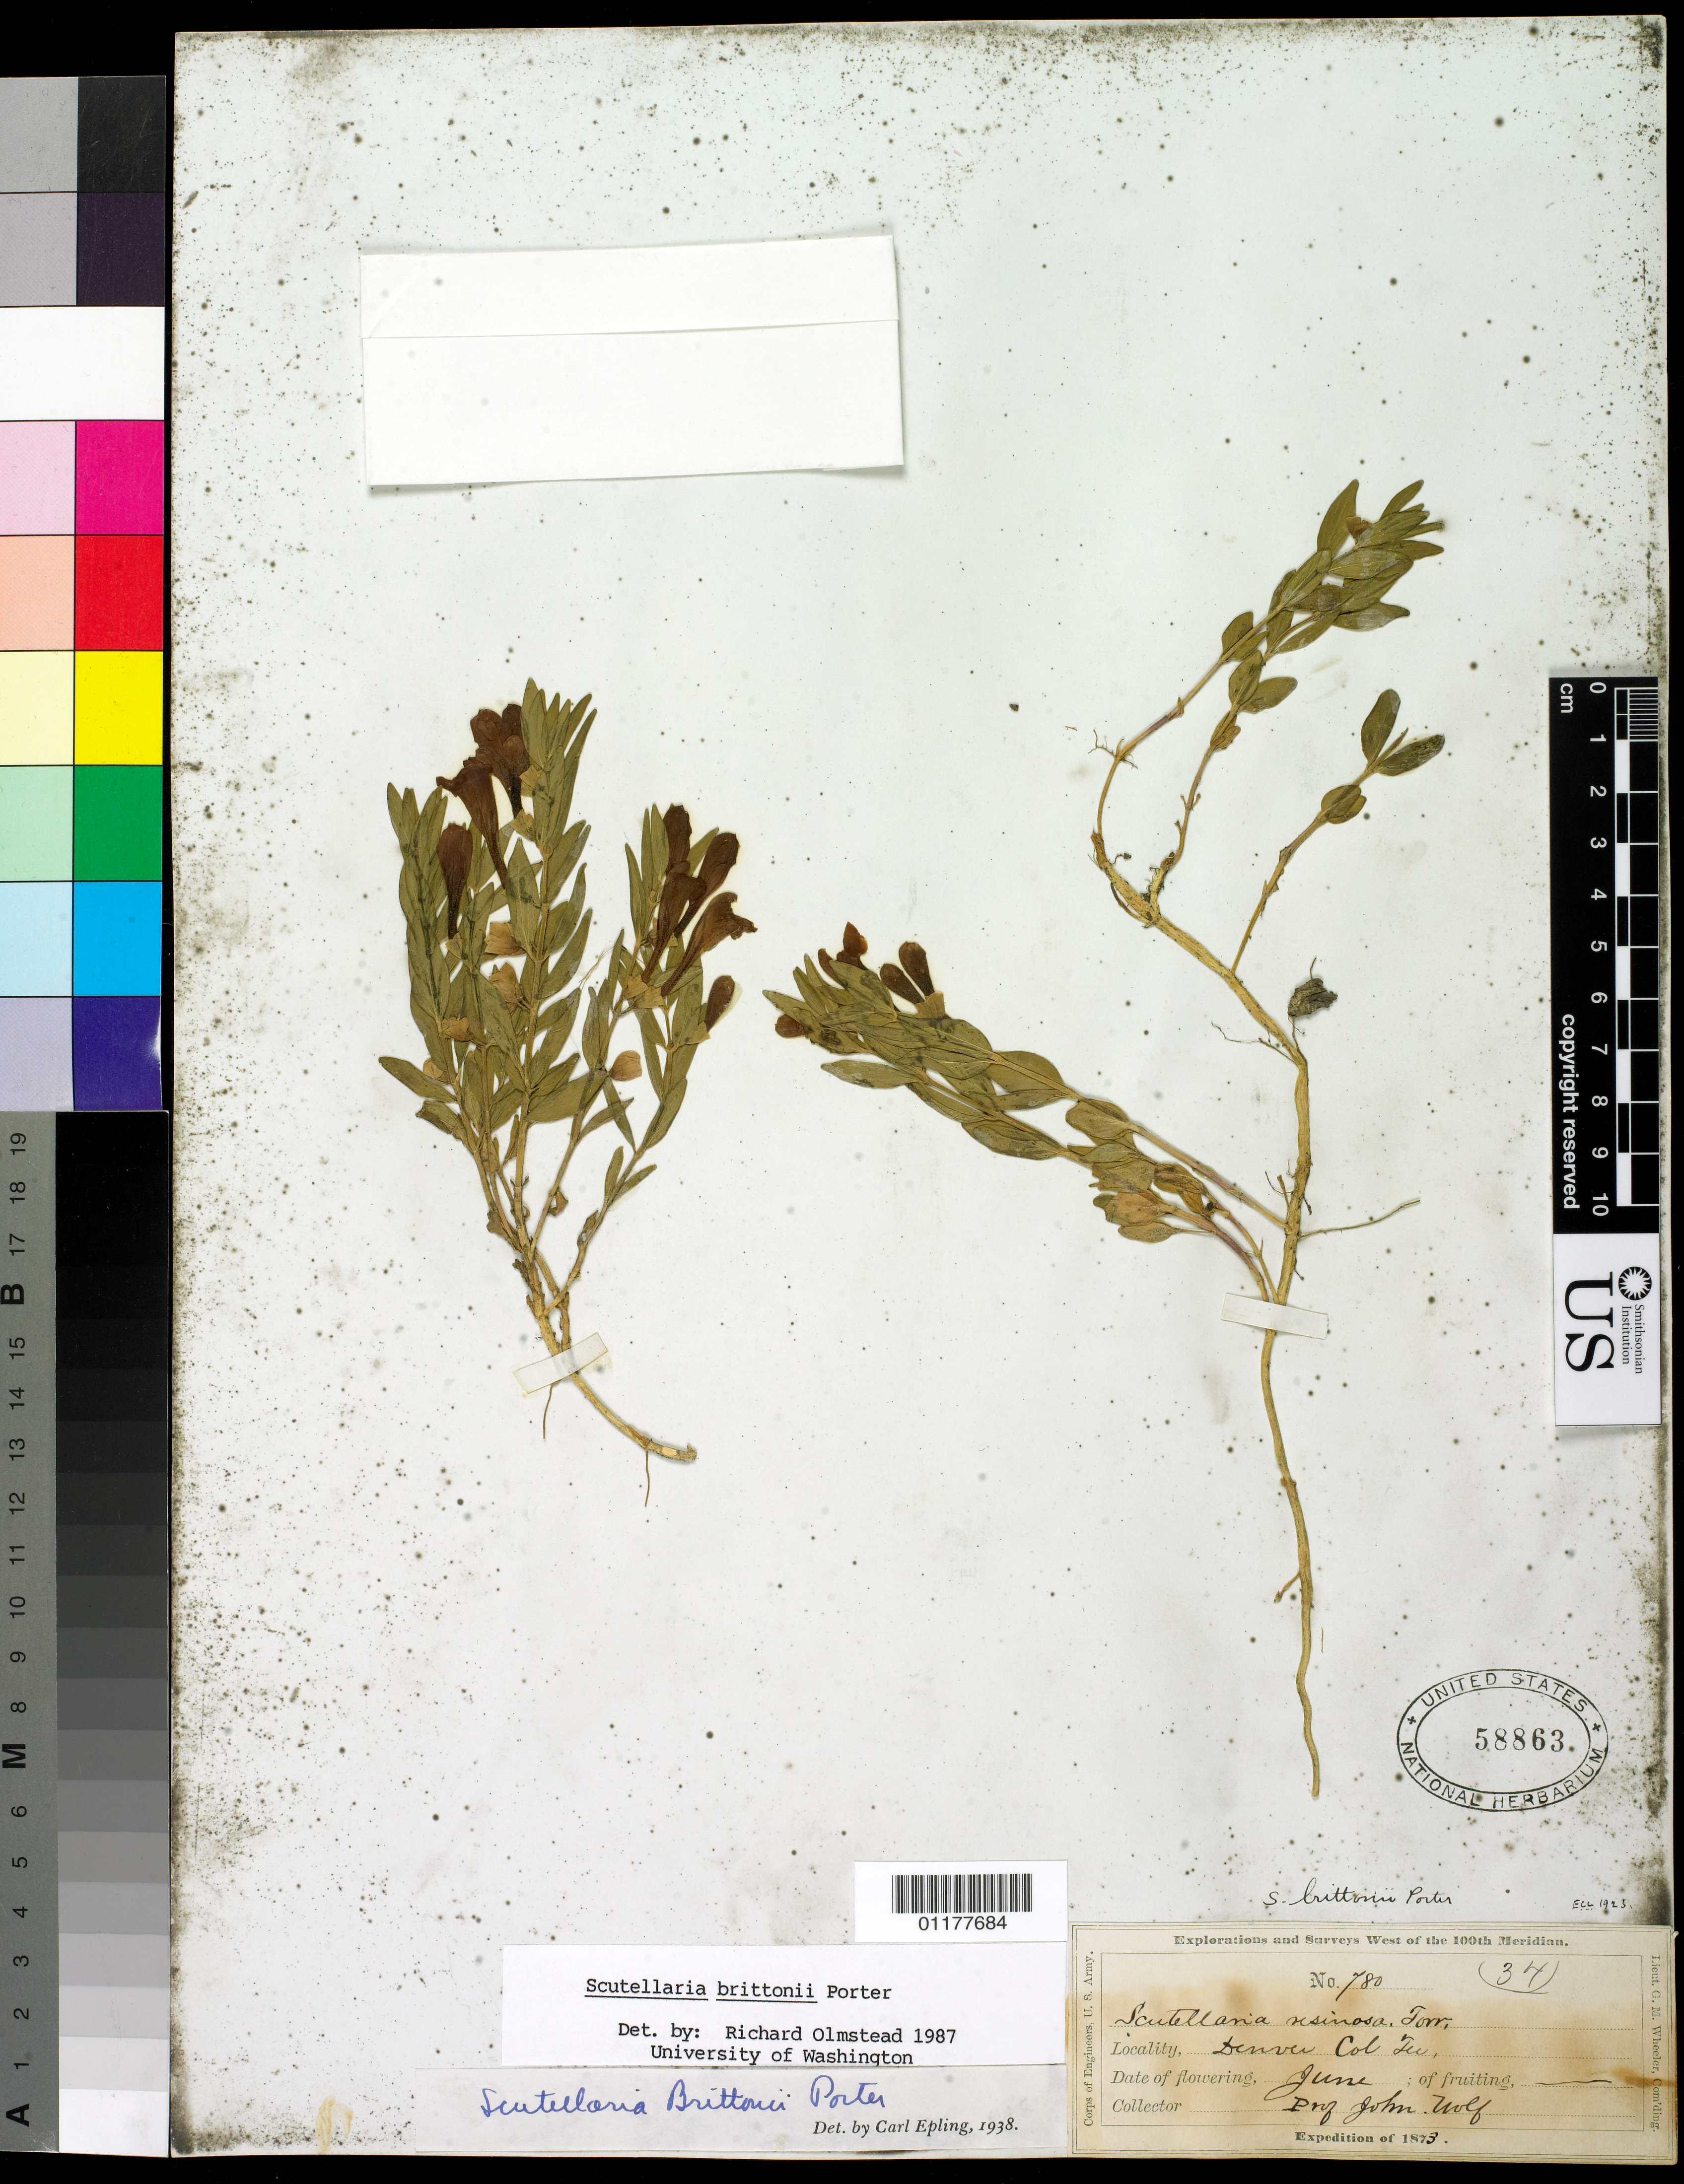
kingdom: Plantae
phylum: Tracheophyta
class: Magnoliopsida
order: Lamiales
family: Lamiaceae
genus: Scutellaria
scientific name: Scutellaria brittonii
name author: Porter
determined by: Olmstead, R.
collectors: J. Wolf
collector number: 780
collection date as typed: Jun1873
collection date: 1873-06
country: United States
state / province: Colorado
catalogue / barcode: US 58863